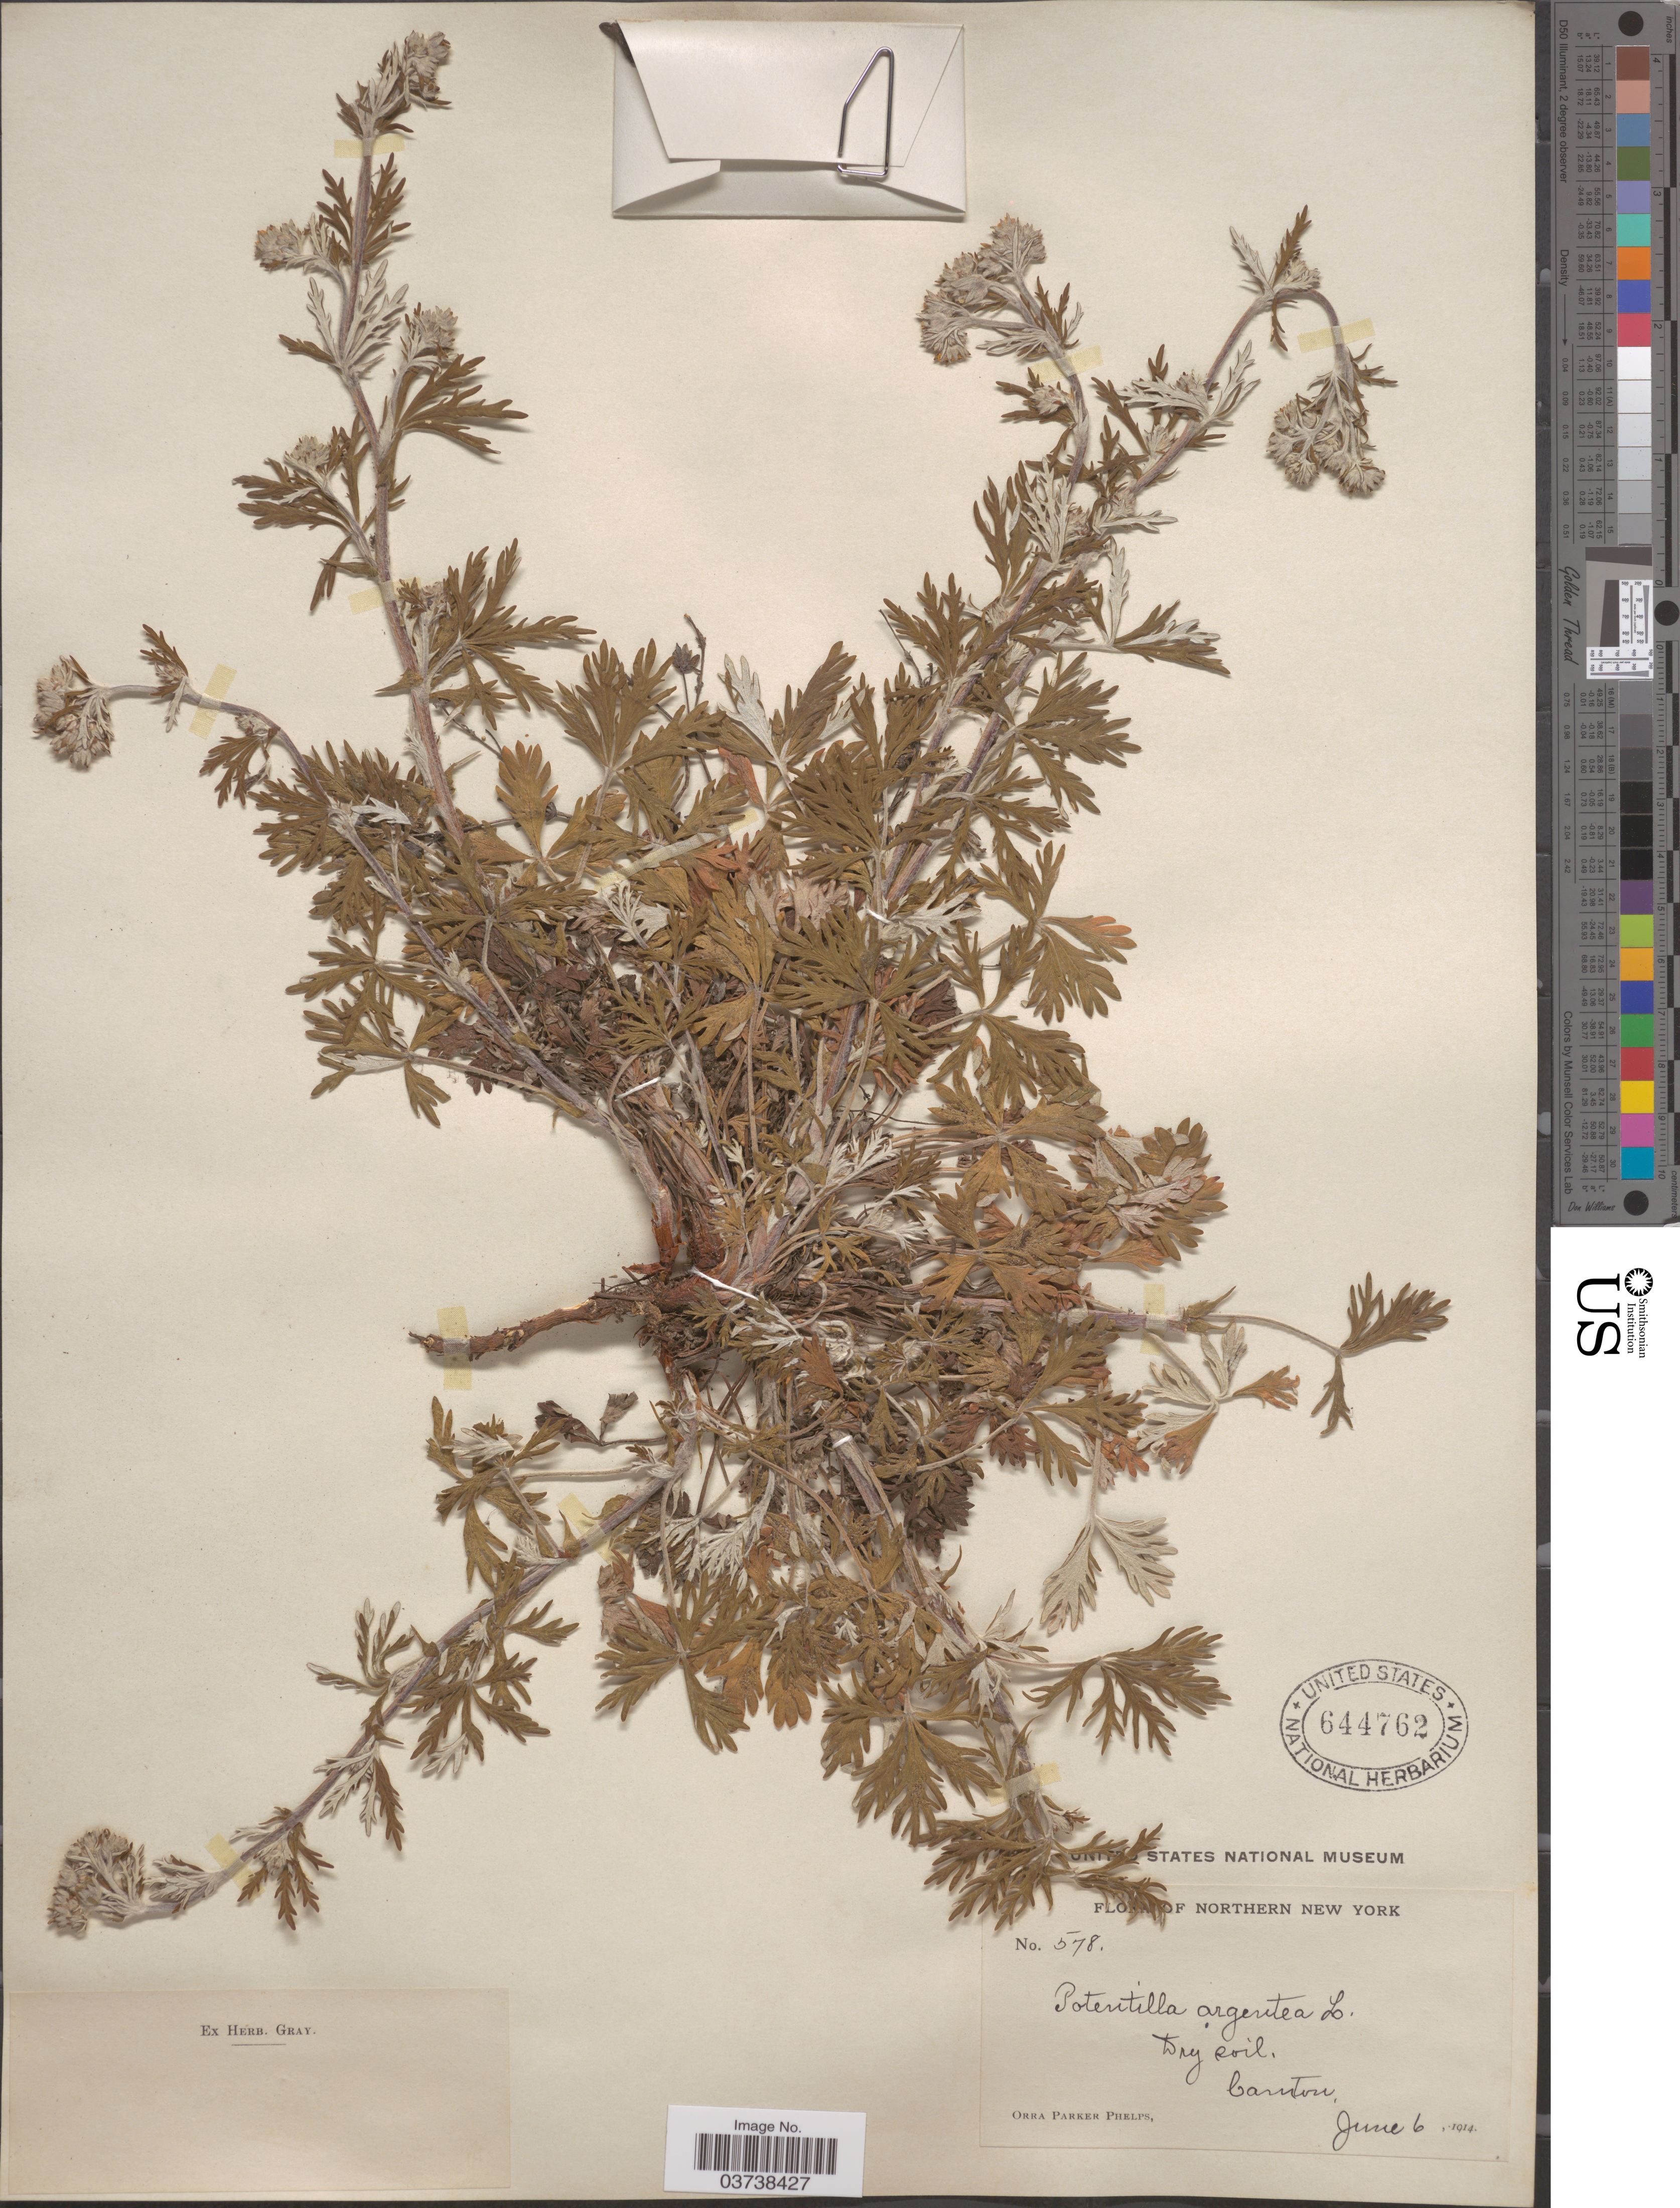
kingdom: Plantae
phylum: Tracheophyta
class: Magnoliopsida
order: Rosales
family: Rosaceae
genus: Potentilla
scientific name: Potentilla argentea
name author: L.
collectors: O. P. Phelps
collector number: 578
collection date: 1914-06-06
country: United States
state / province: New York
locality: Northern New York. Canton.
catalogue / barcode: US 644762